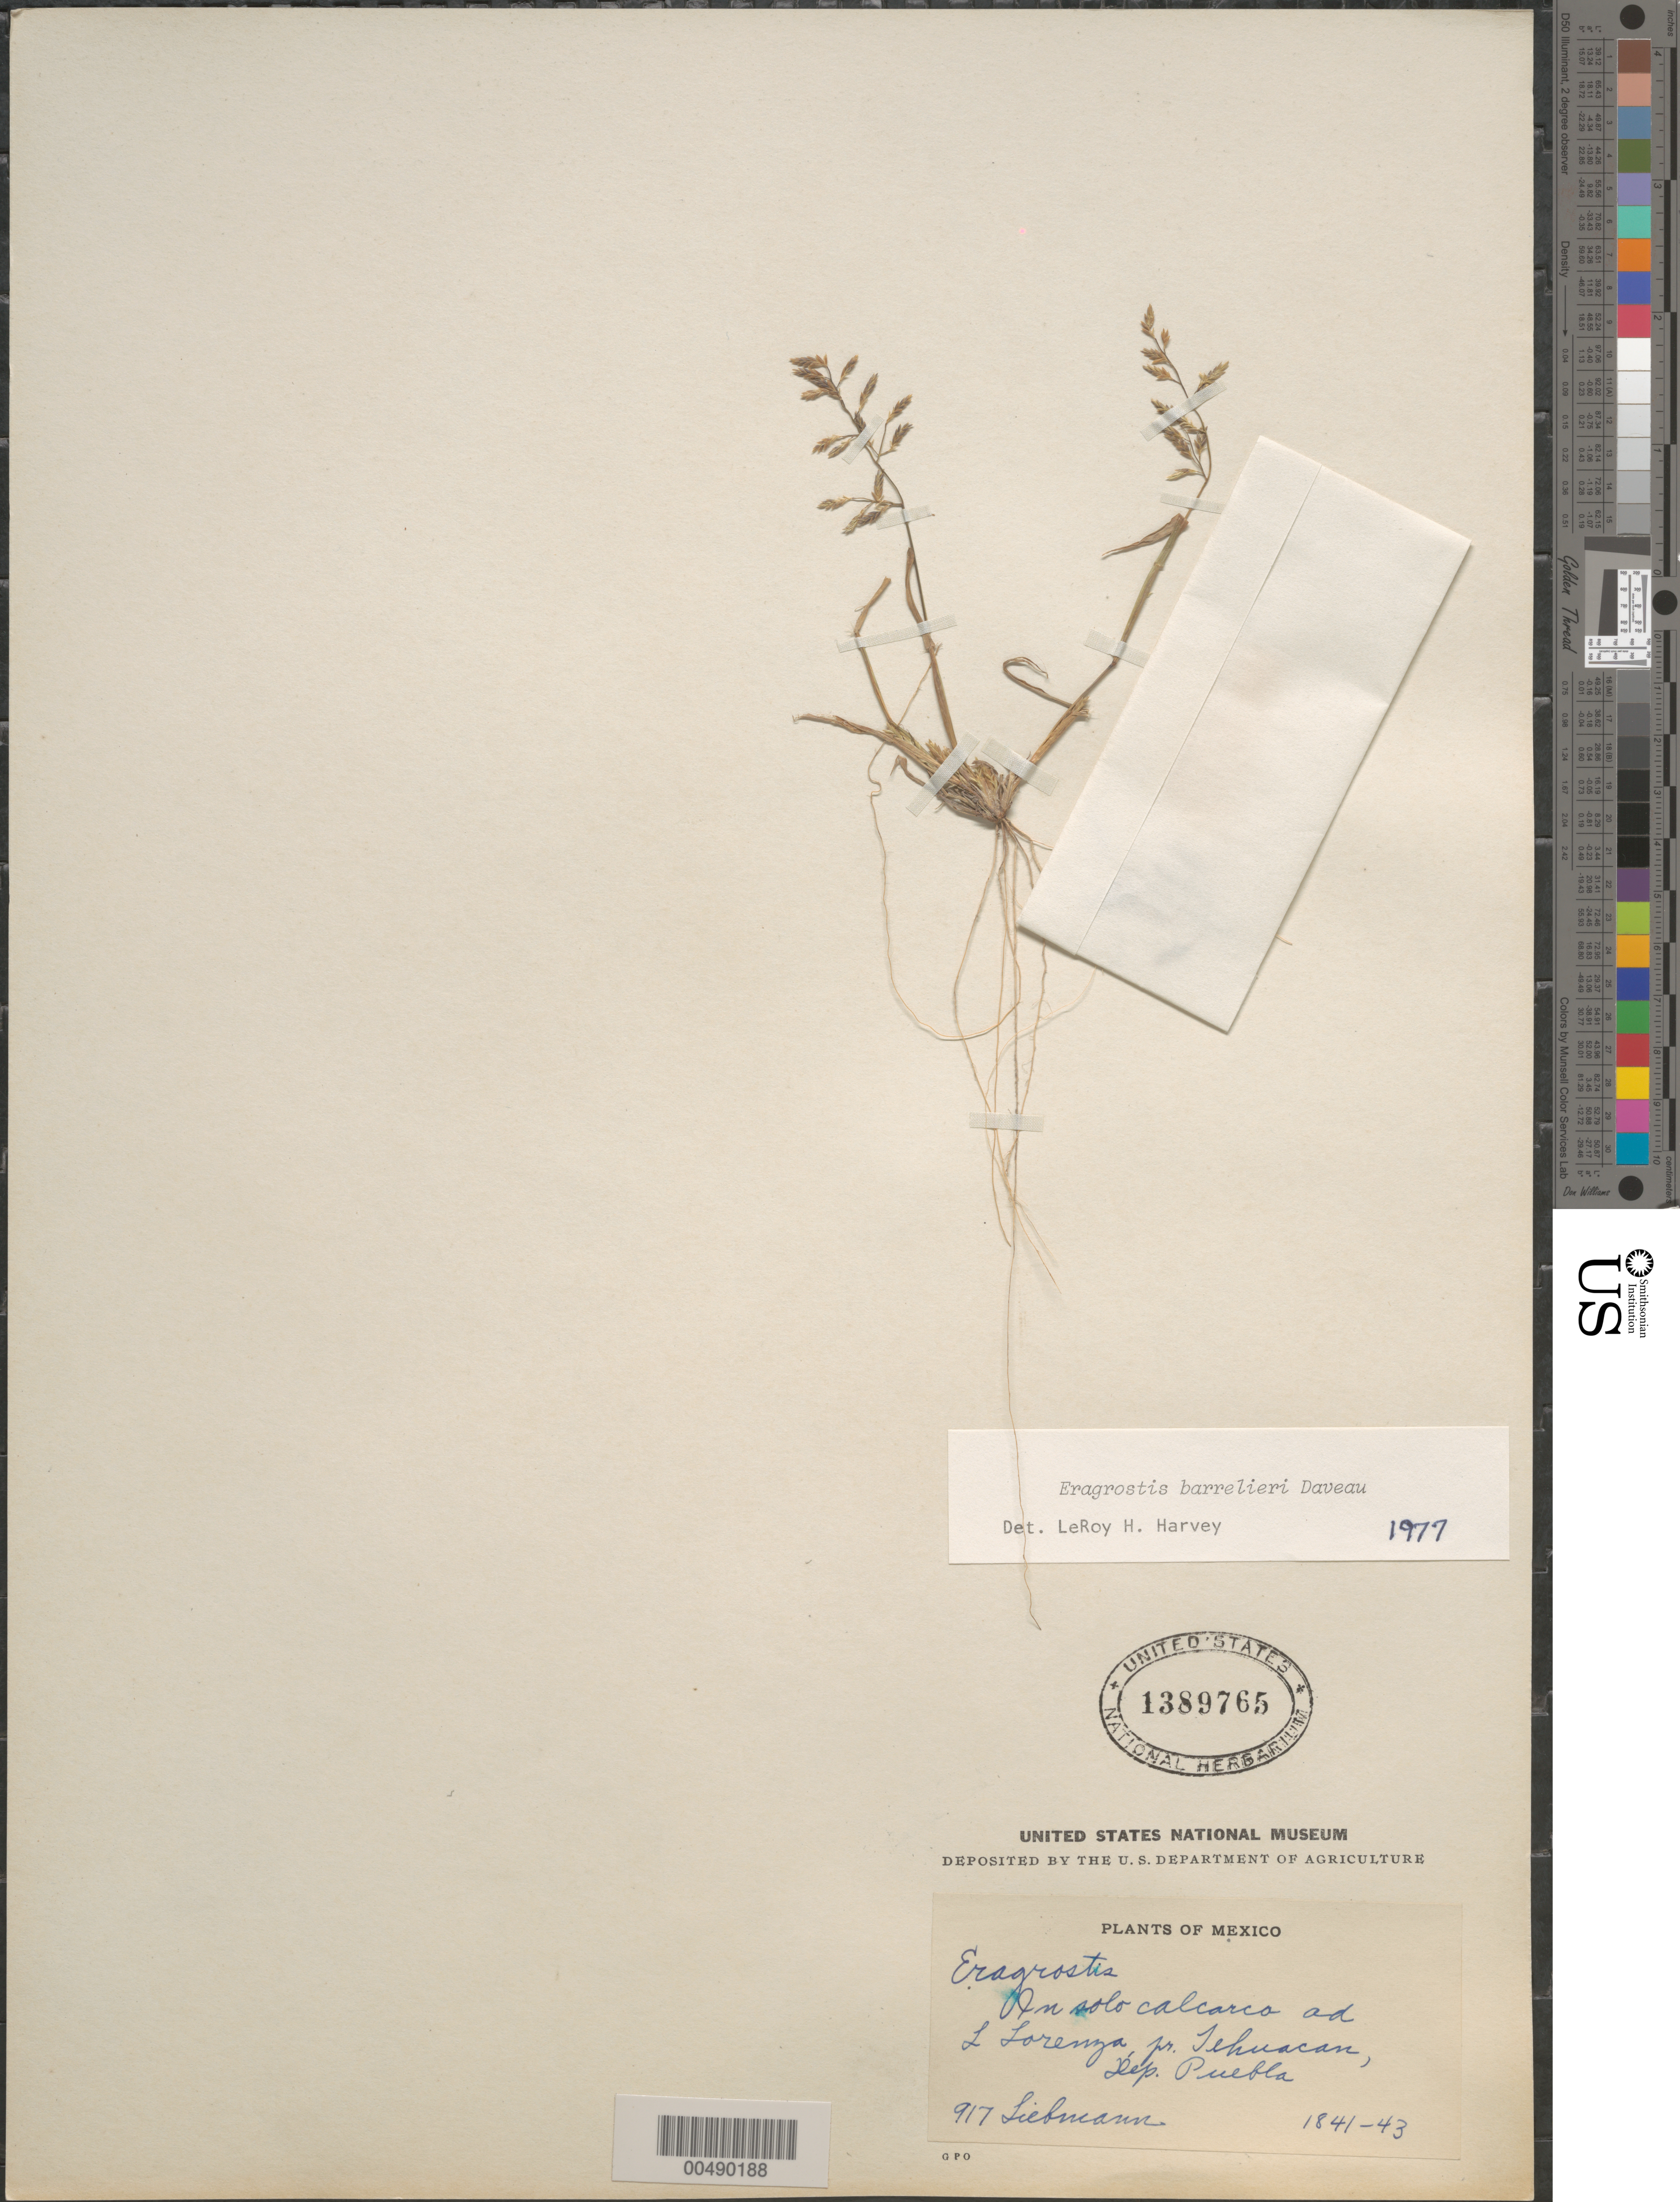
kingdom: Plantae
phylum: Tracheophyta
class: Liliopsida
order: Poales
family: Poaceae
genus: Eragrostis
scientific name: Eragrostis barrelieri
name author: Daveau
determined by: Harvey, L. H.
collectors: -. Leibmann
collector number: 917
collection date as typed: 1841 to -- --- 1843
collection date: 1841/1843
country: Mexico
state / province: Puebla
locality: Tehuacan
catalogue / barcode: US 1389765